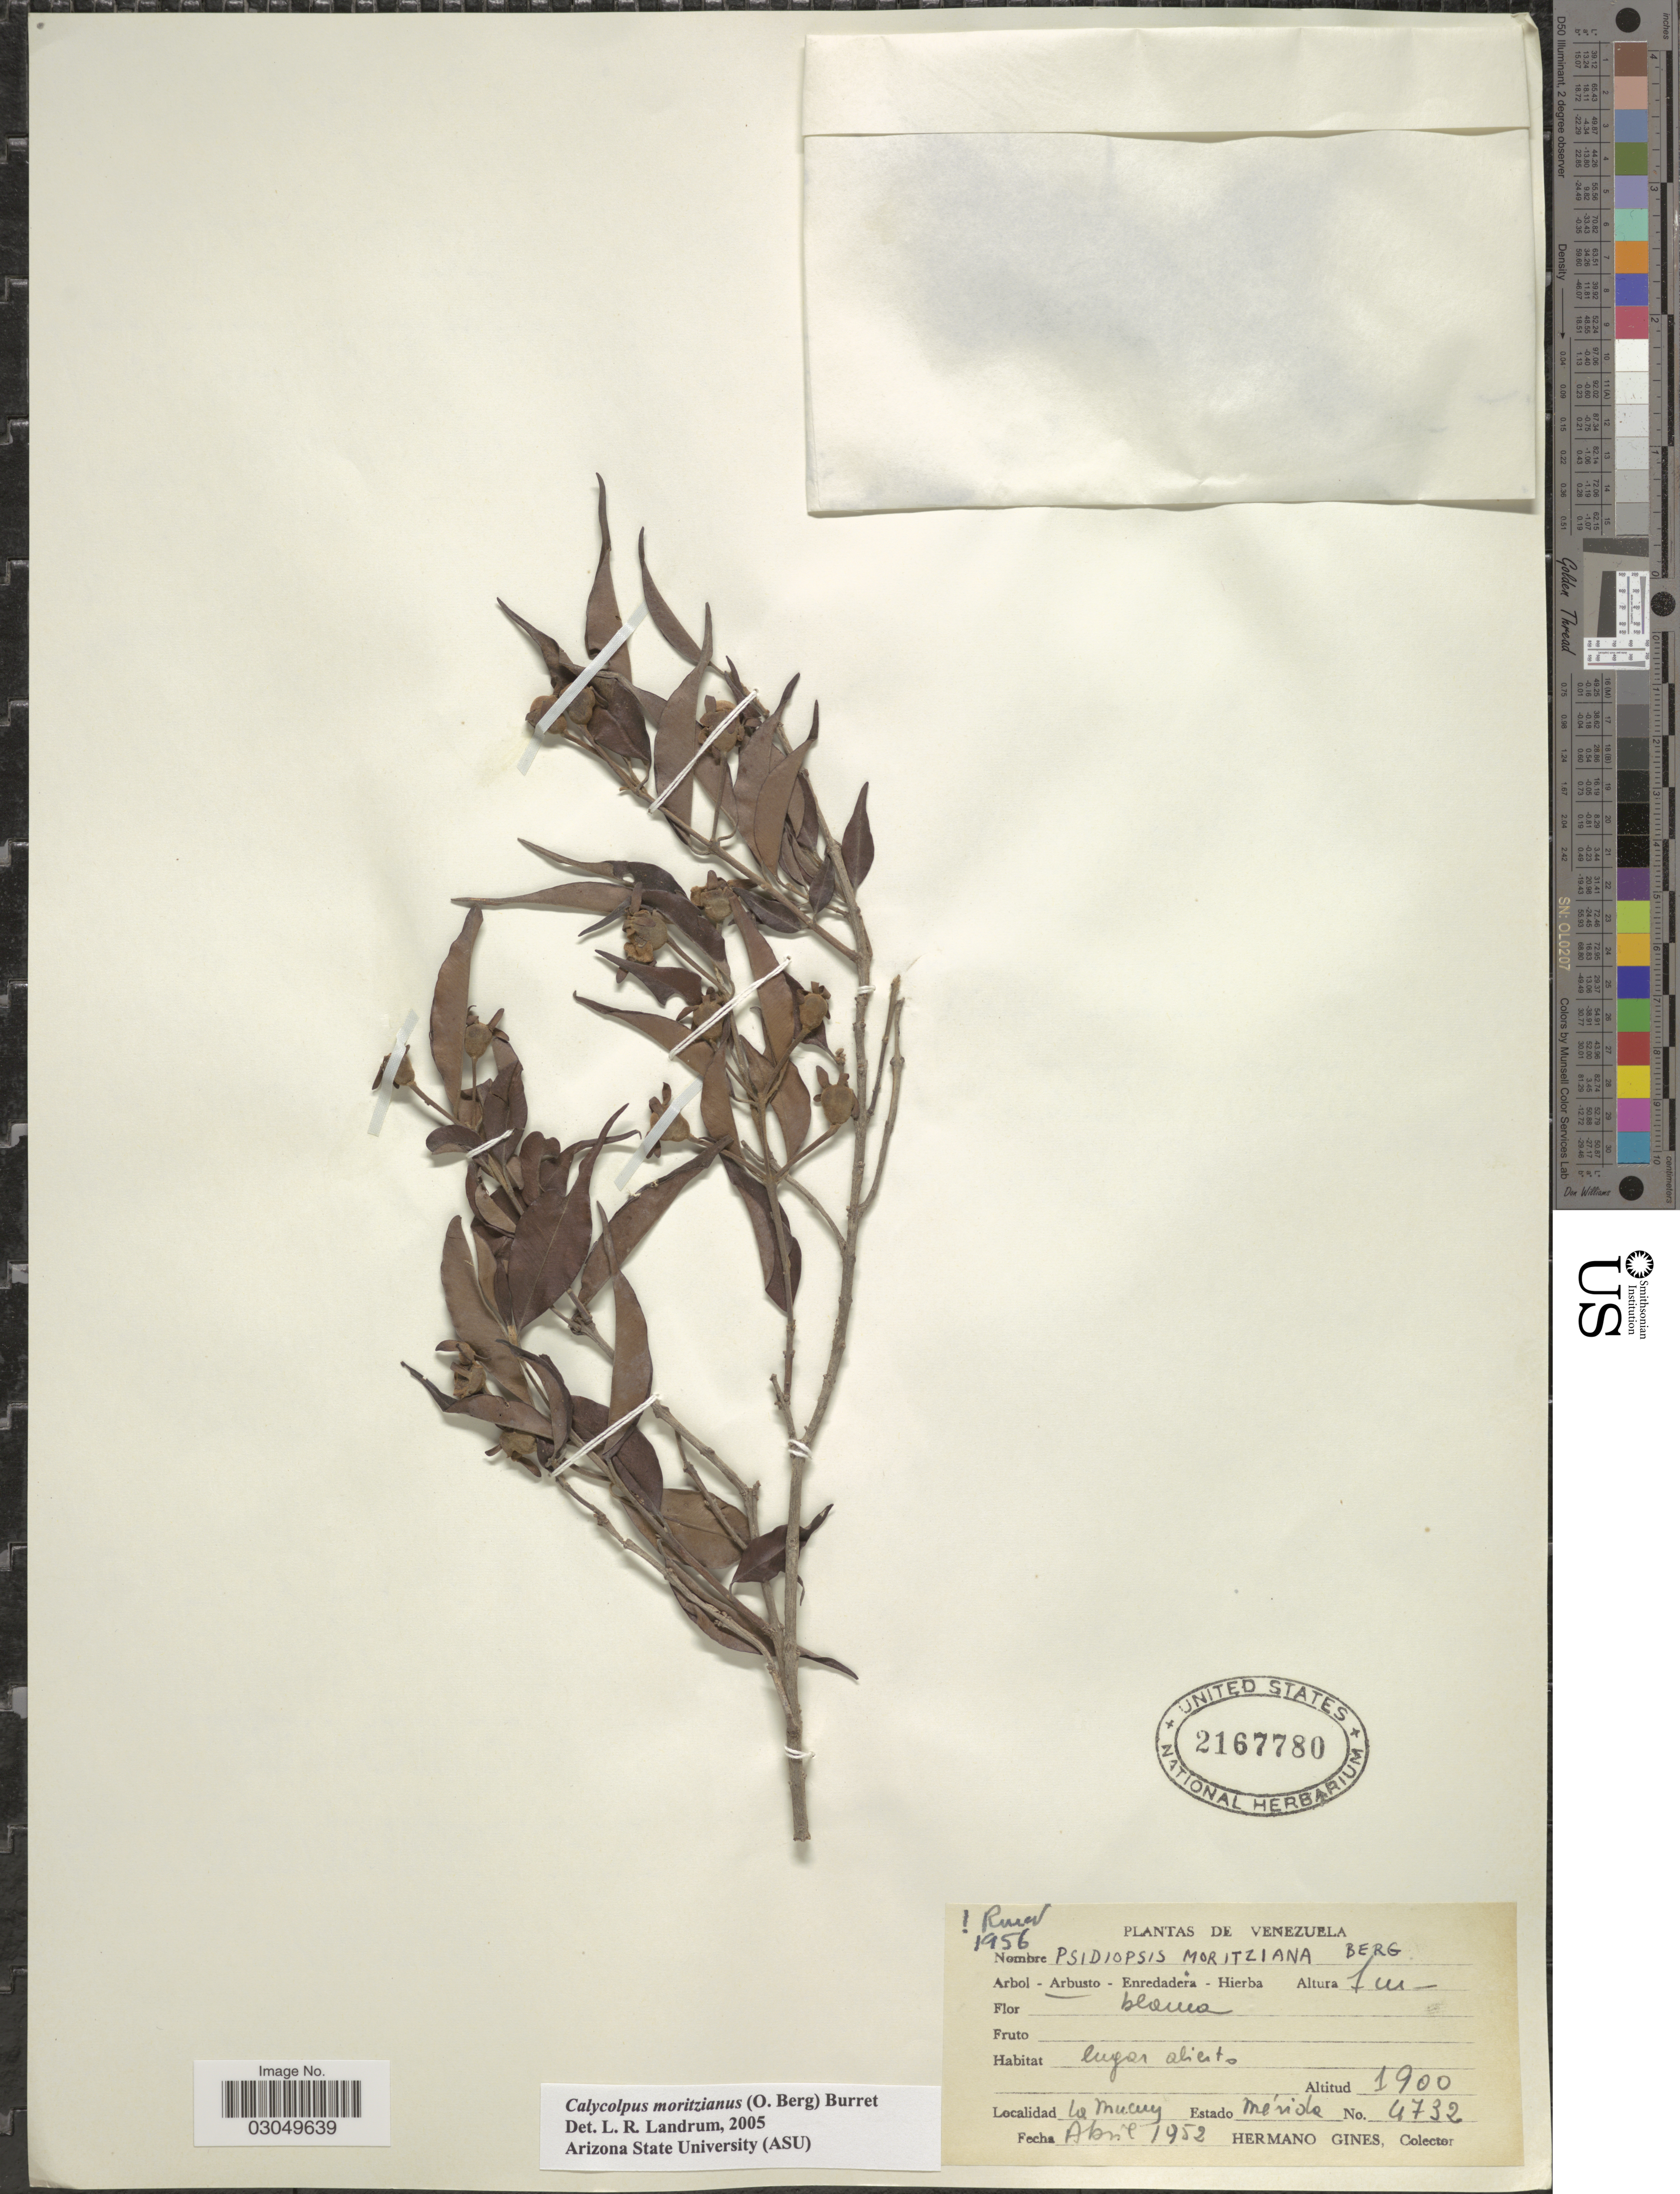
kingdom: Plantae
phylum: Tracheophyta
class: Magnoliopsida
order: Myrtales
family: Myrtaceae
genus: Calycolpus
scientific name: Calycolpus moritzianus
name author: (O. Berg) Burret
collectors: Bro. Gines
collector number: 4732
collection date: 1952-04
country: Venezuela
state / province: Mérida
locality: La Mucuy.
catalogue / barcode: US 2167780